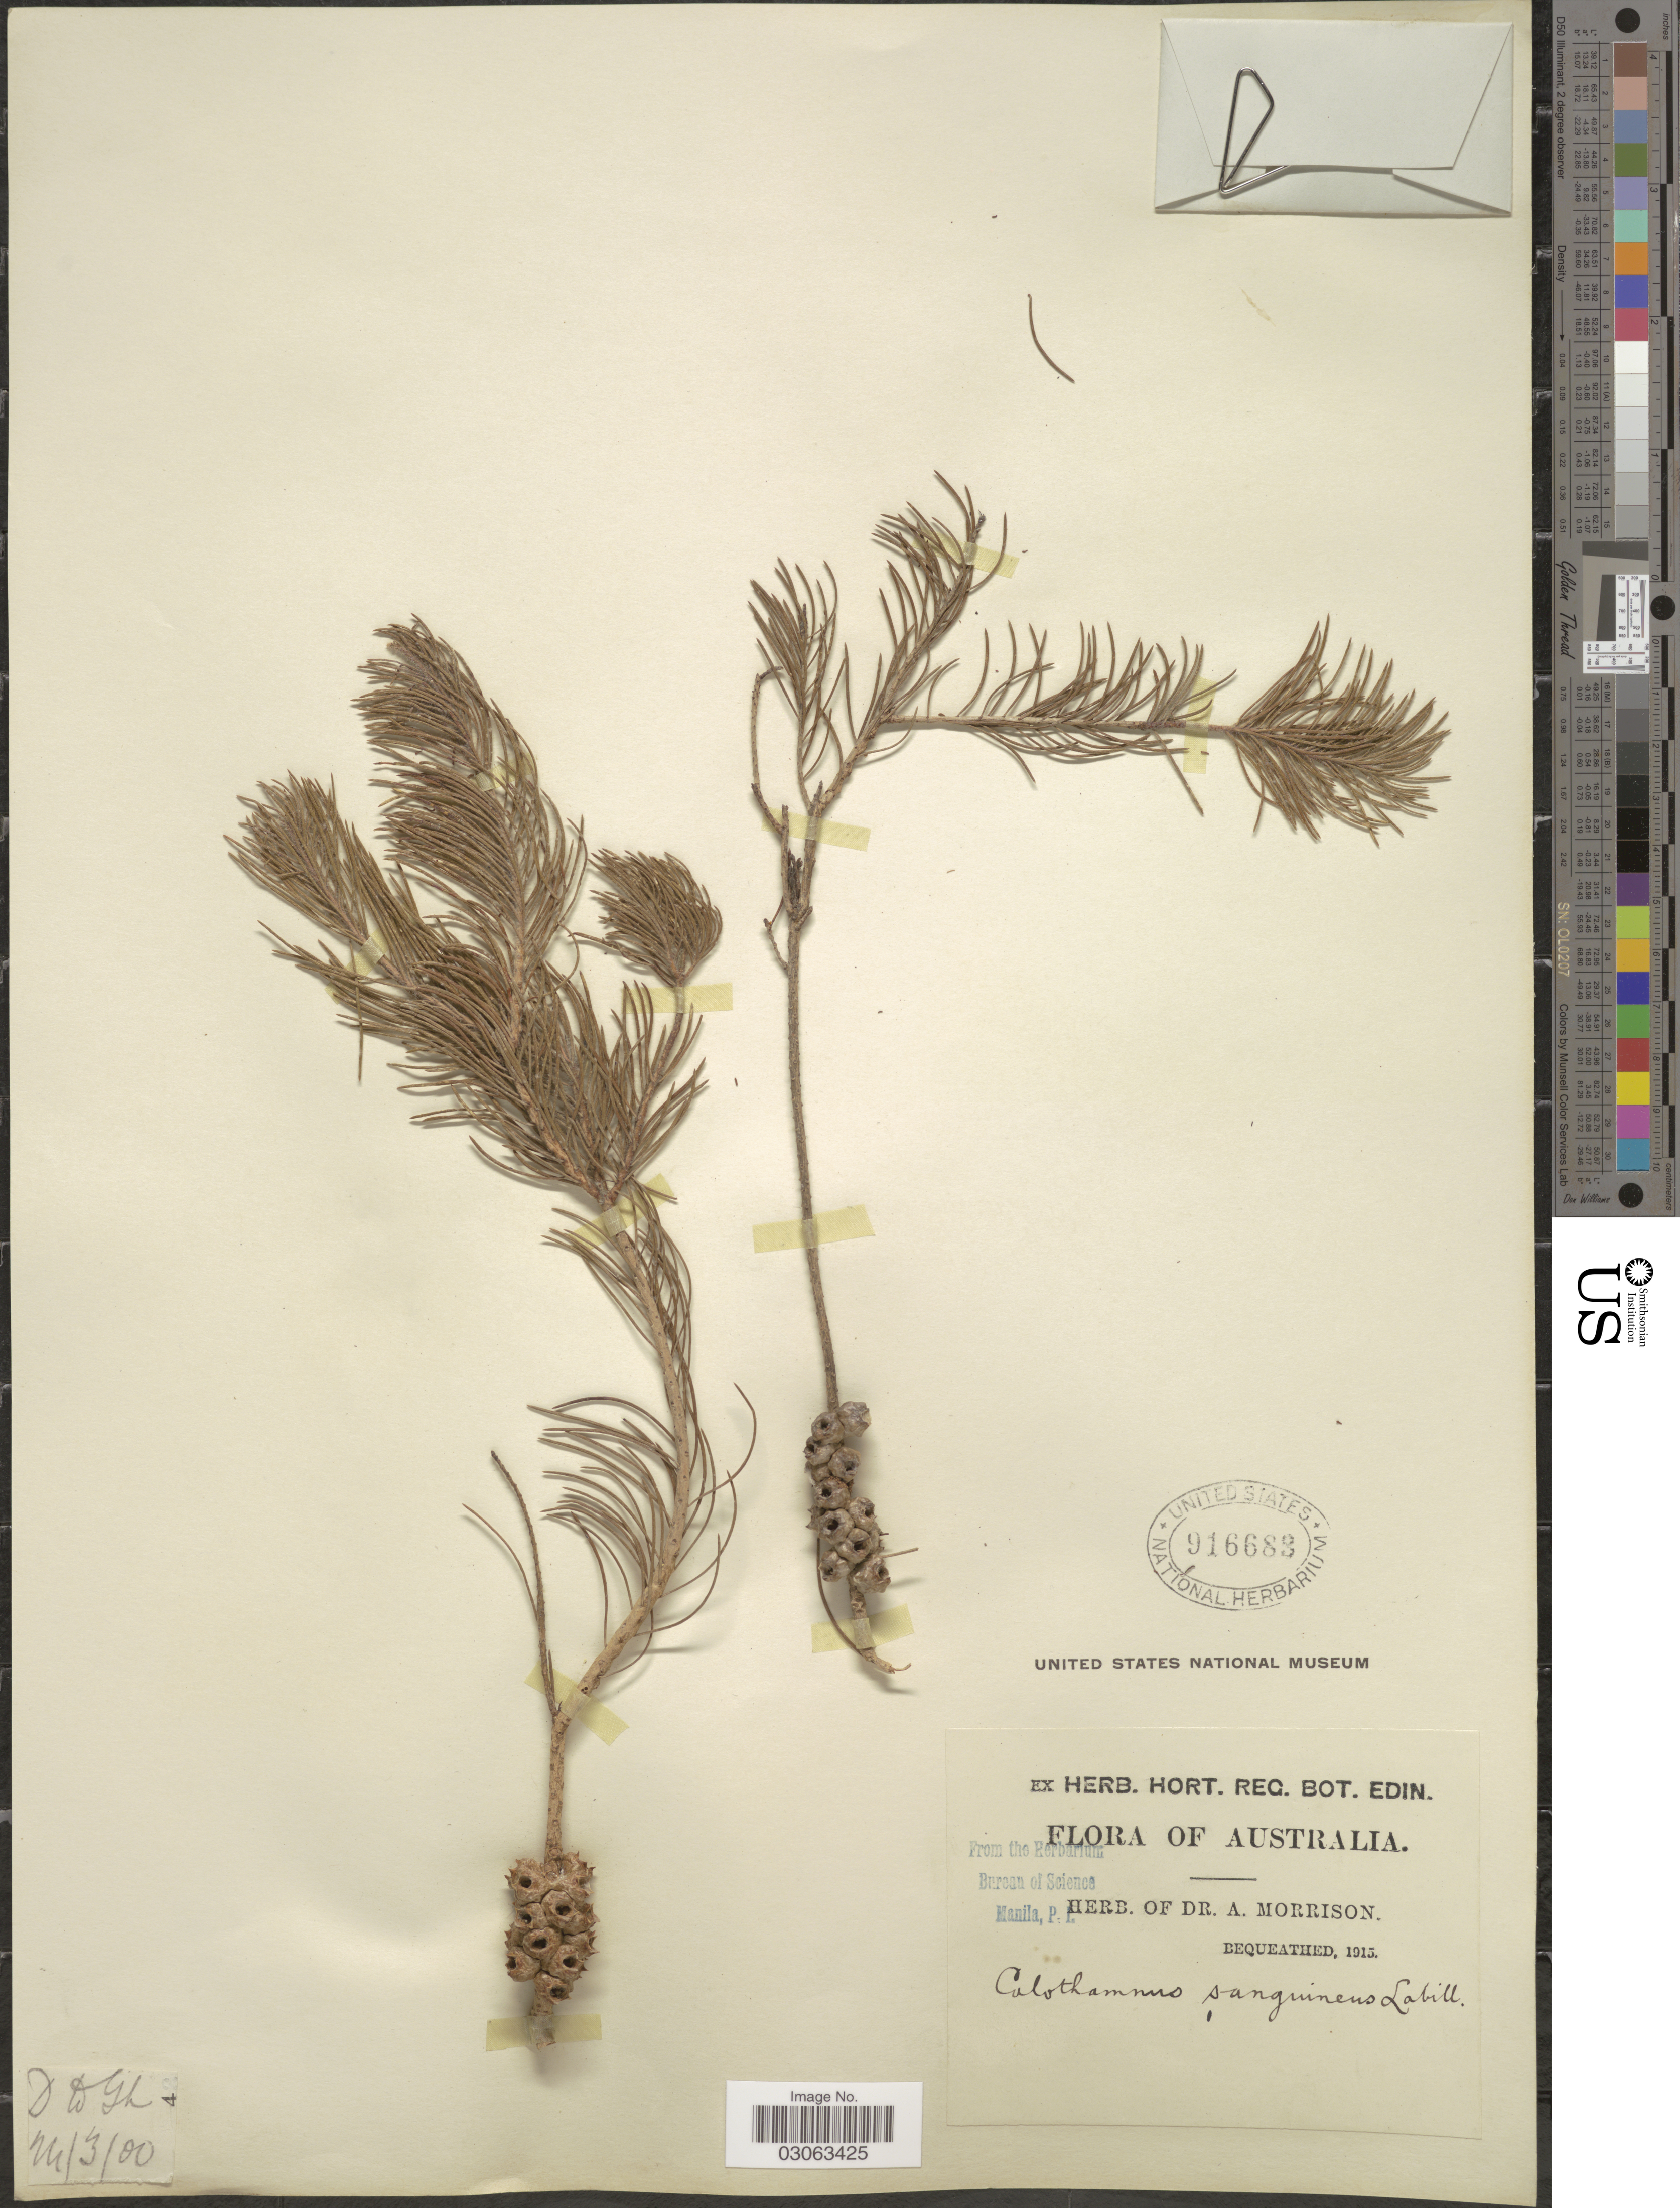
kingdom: Plantae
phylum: Tracheophyta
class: Magnoliopsida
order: Myrtales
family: Myrtaceae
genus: Calothamnus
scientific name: Calothamnus sanguineus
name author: Labill.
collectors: ex herb. Dr. A. Morrison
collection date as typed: Transcribed d/m/y: 24/3/0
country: Australia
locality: D W Gh [unsure placement]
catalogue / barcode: US 916688